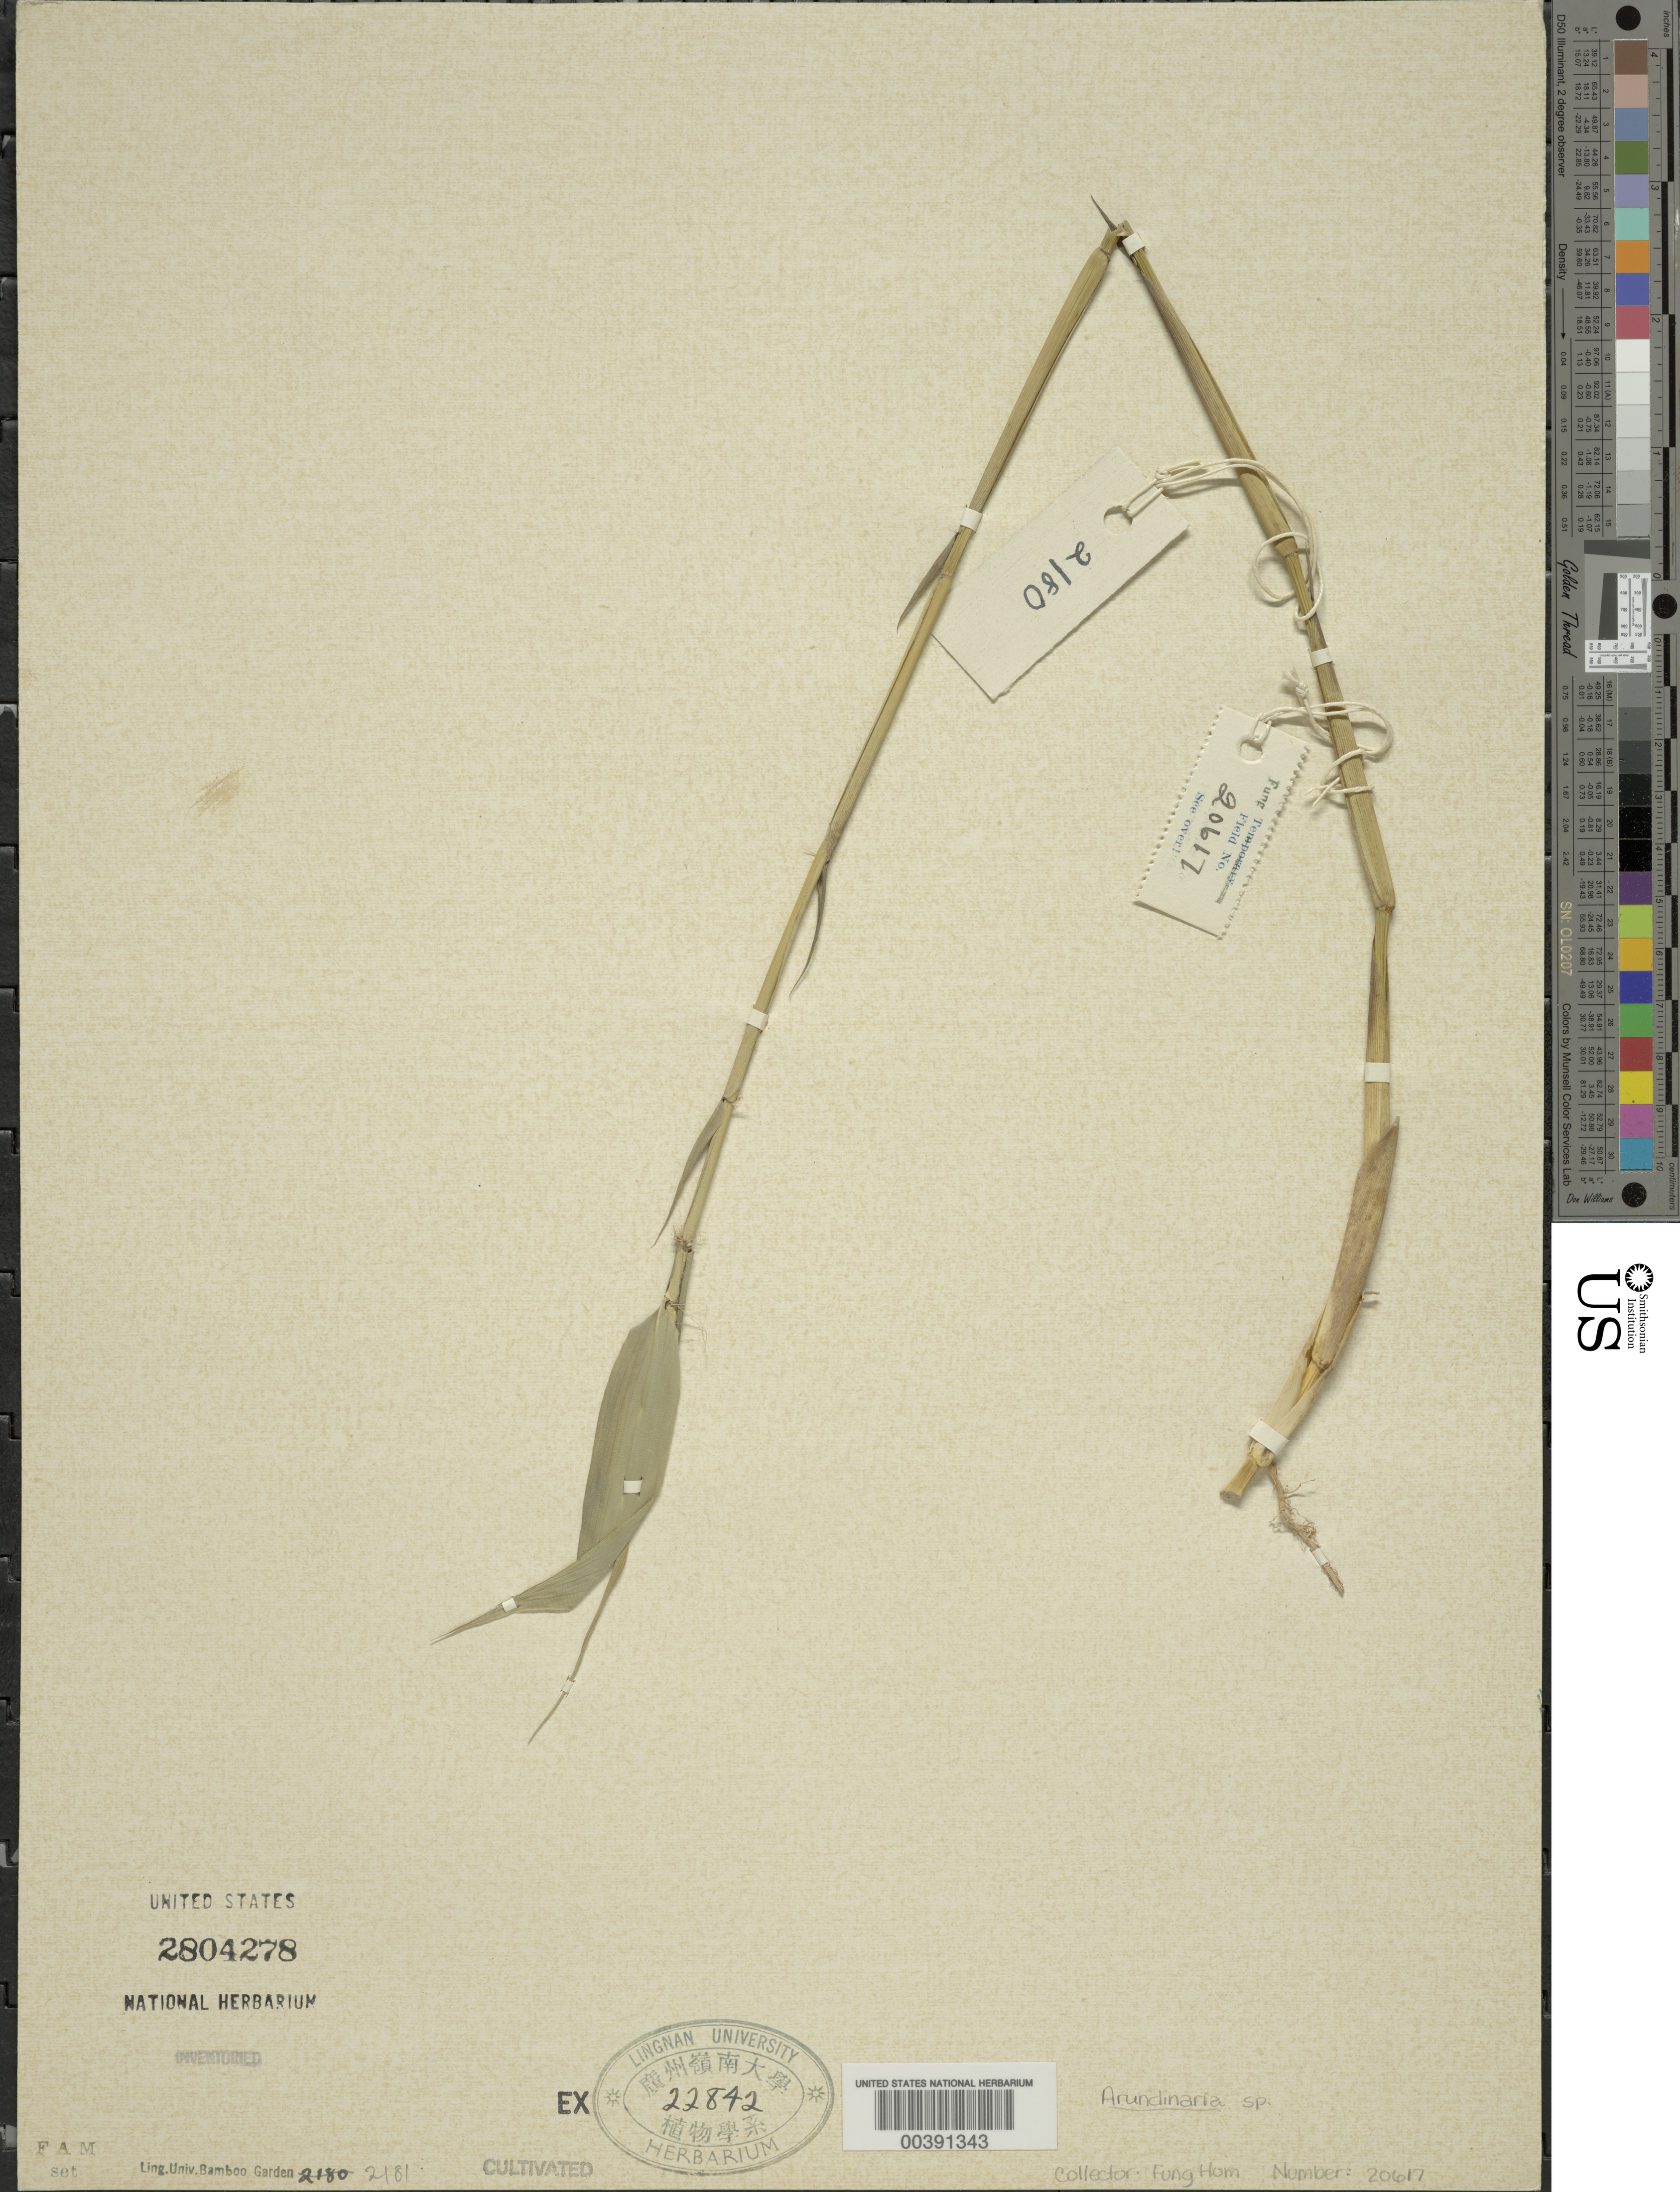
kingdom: Plantae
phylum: Tracheophyta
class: Liliopsida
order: Poales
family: Poaceae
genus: Arundinaria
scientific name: Arundinaria sp.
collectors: H. L. Fung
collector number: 20617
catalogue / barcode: US 2804278